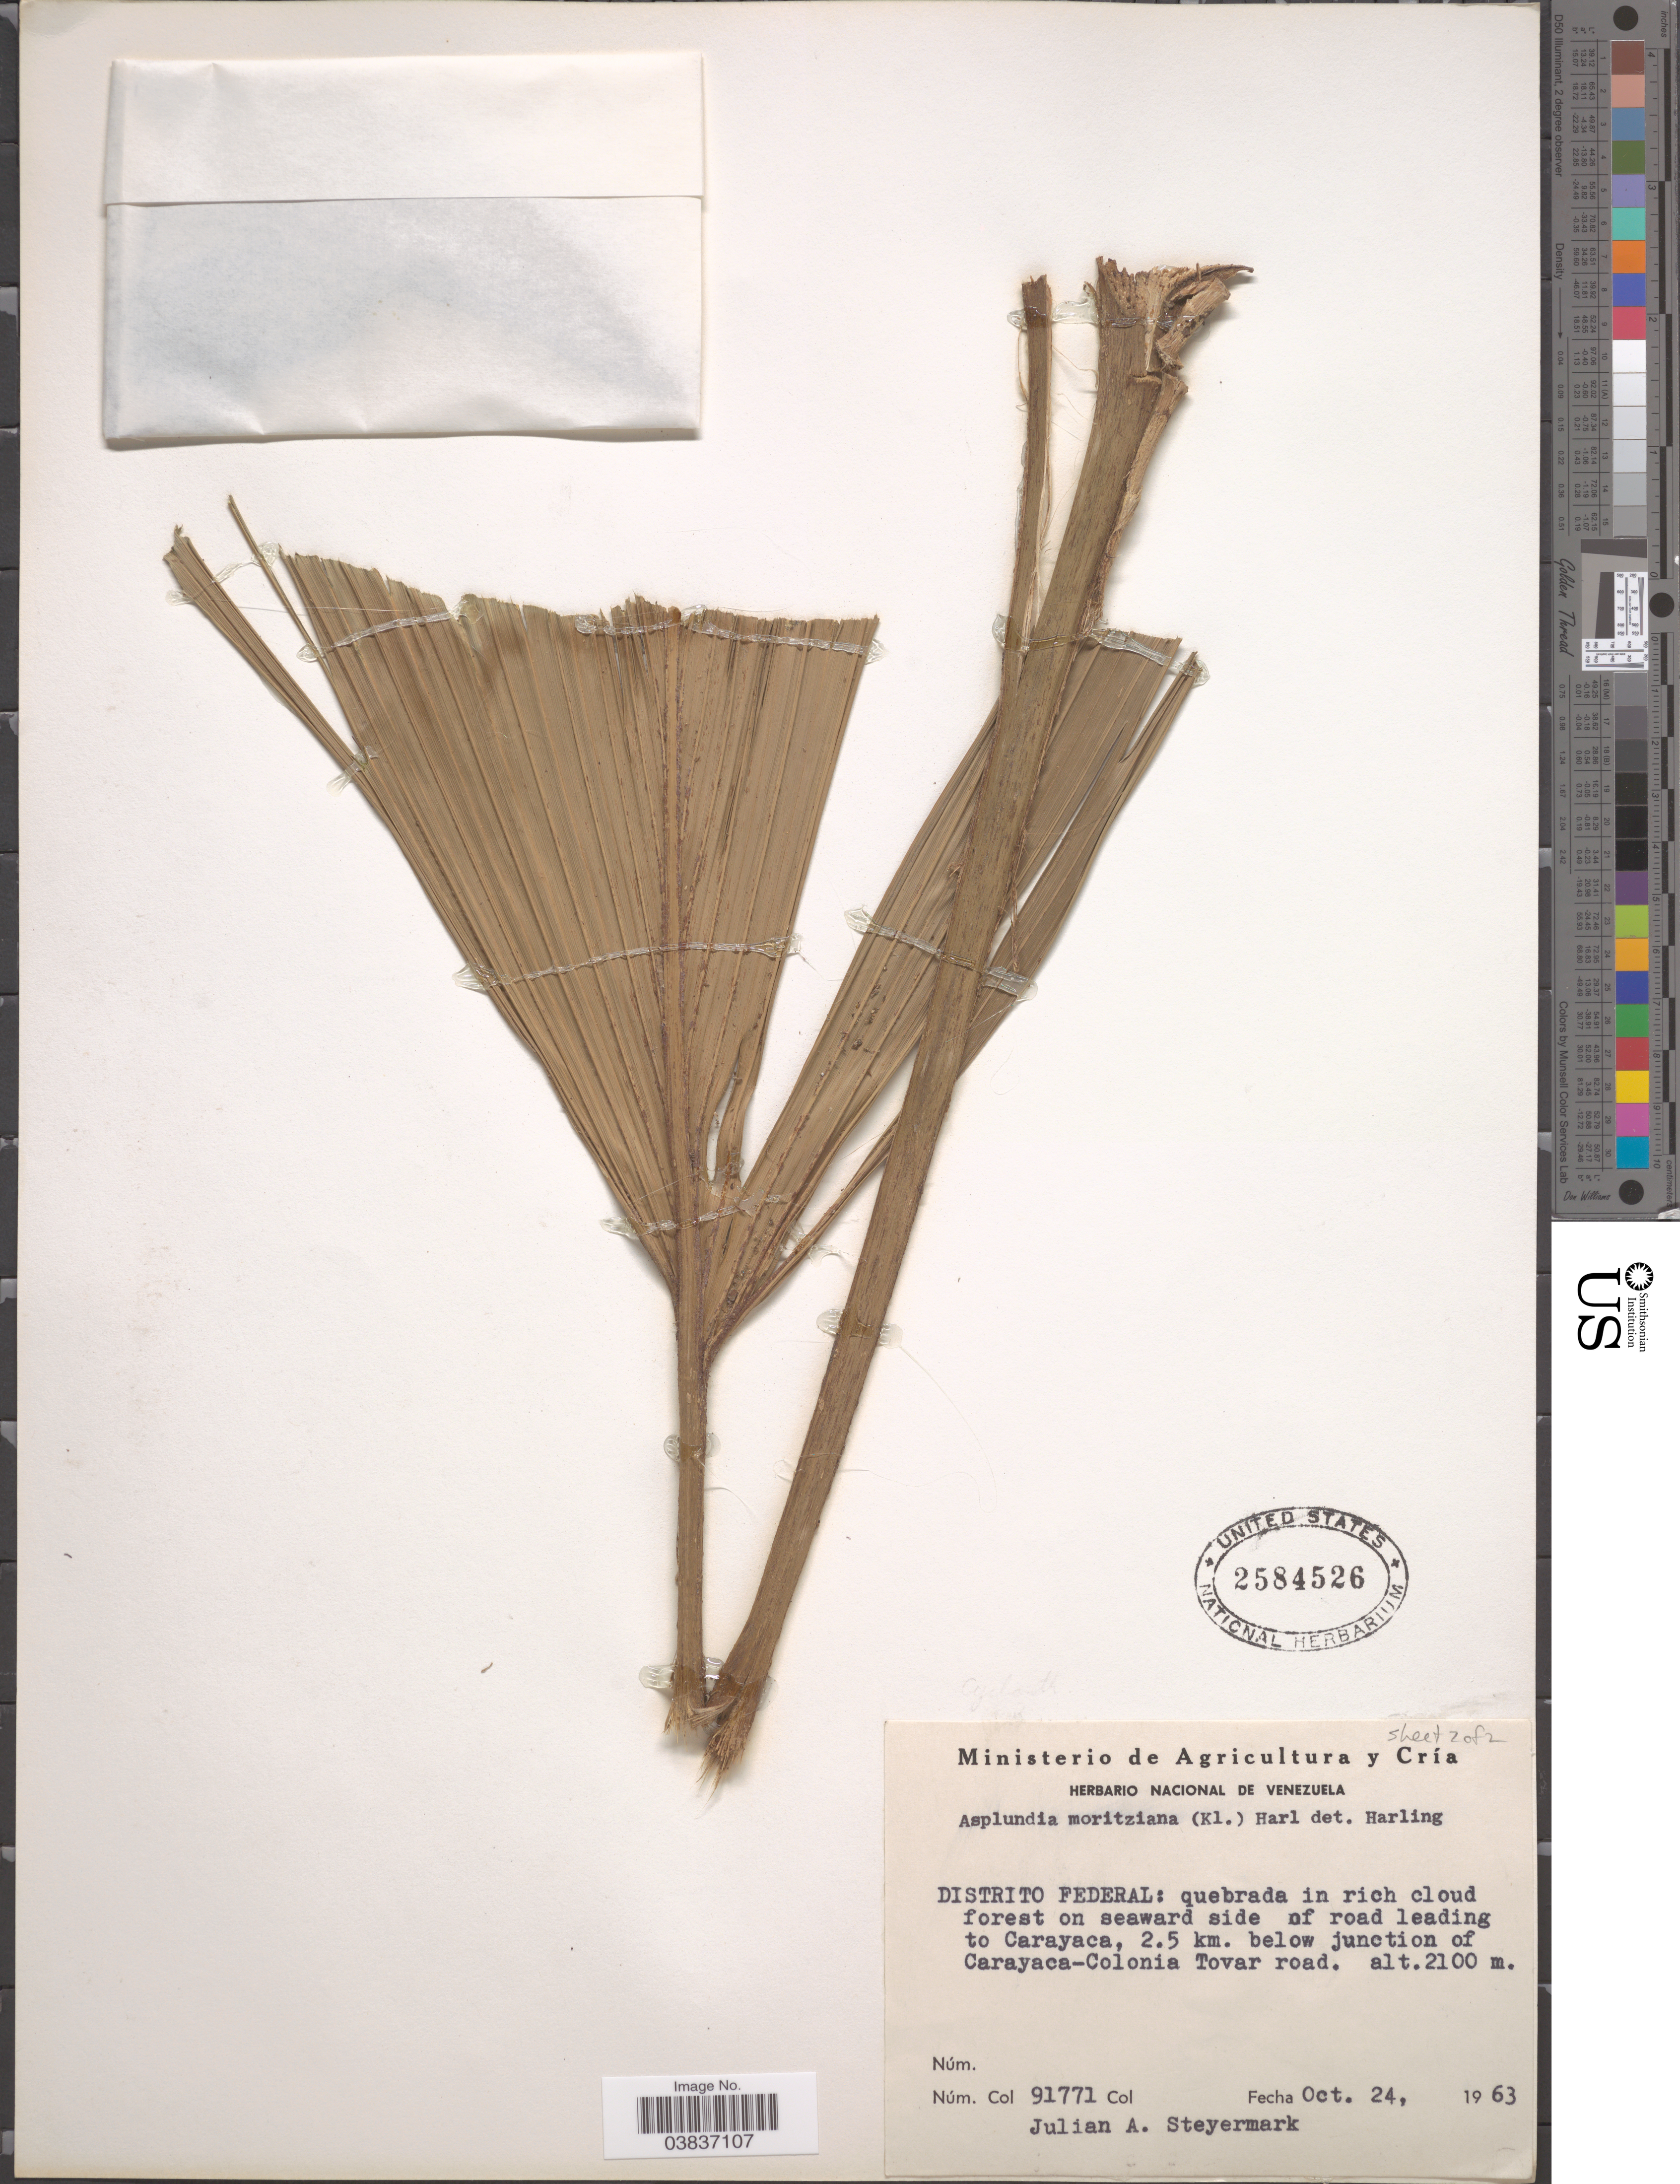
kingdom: Plantae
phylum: Tracheophyta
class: Liliopsida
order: Pandanales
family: Cyclanthaceae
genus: Asplundia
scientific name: Asplundia moritziana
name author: (Klotzsch) Harling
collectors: J. Steyermark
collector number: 91771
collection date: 1963-10-24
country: Venezuela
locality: Distrito Federal: on seaward side of road leading to Carayaca, 2.5 km. below junction of Carayaca-Colonia Tovar road.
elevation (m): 2100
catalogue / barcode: US 2584526